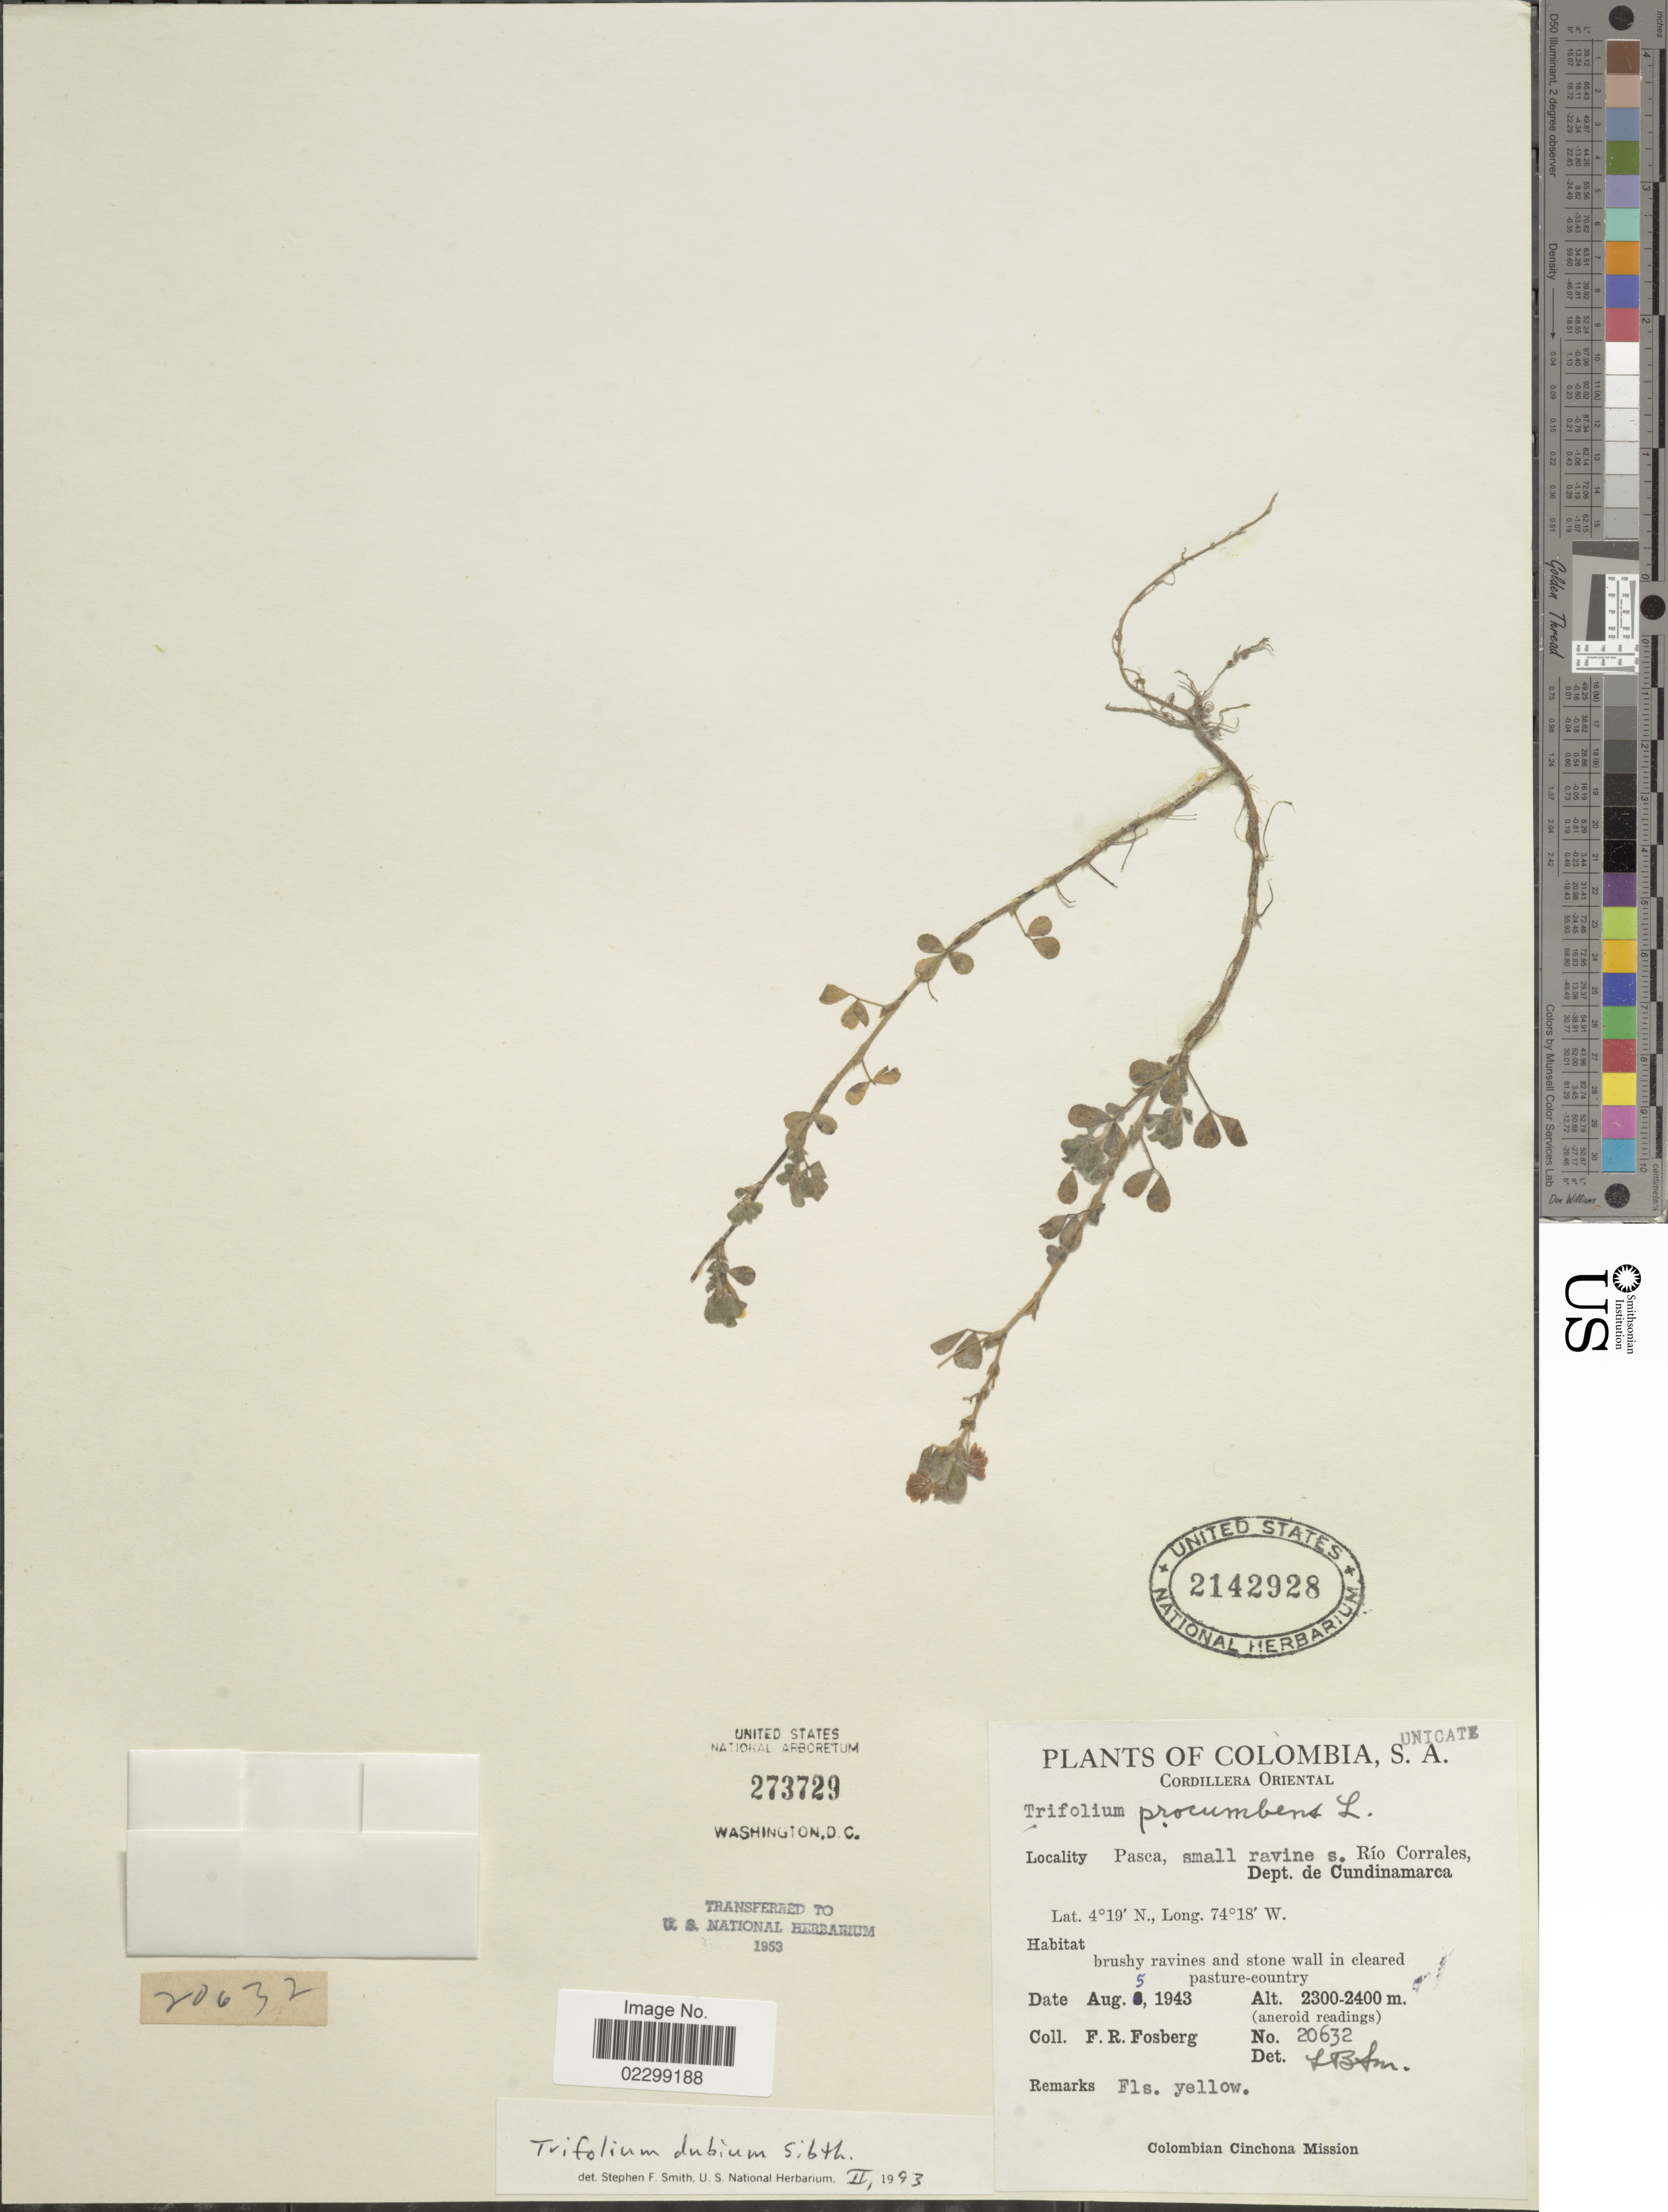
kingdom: Plantae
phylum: Tracheophyta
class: Magnoliopsida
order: Fabales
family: Fabaceae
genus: Trifolium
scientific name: Trifolium dubium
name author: Sibth.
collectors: F. R. Fosberg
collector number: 20632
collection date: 1953-08-05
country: Colombia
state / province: Cundinamarca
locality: S. A. , Cordillera Oriental, Pasca, small ravine s. Río Corrales, brushy ravines and stone wall in cleared pasture county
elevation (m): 2300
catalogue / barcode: US 2142928